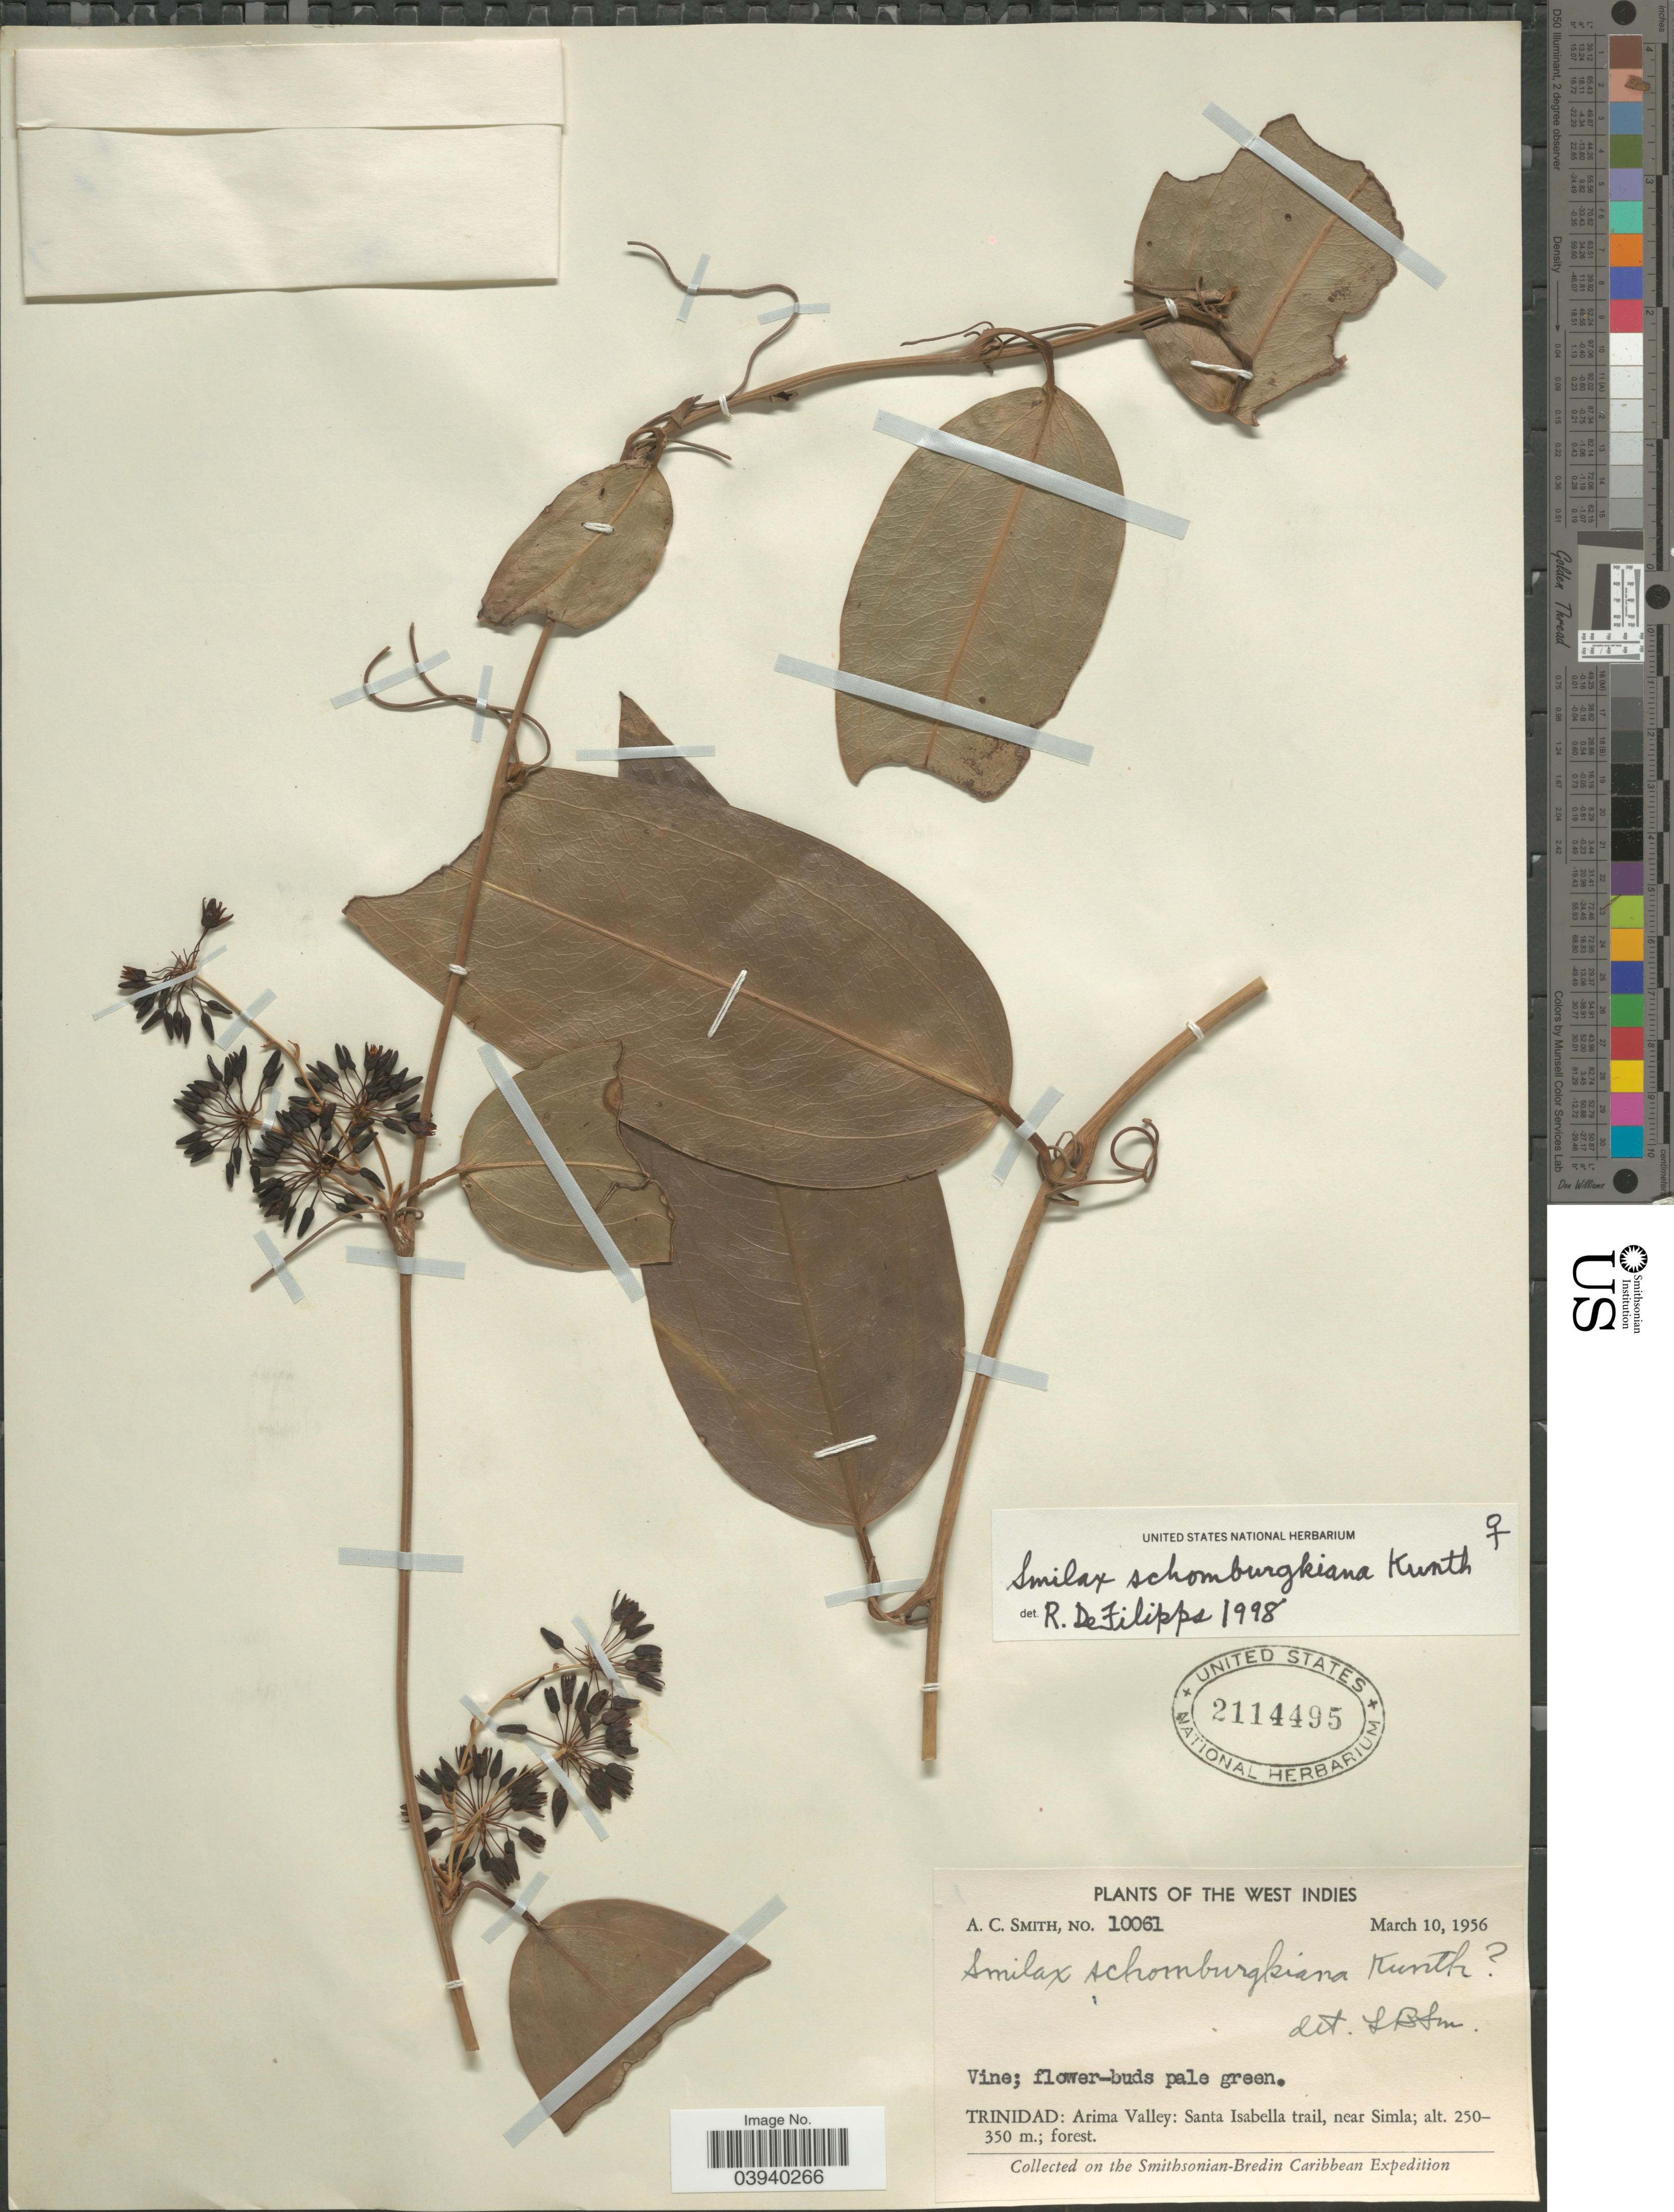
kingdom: Plantae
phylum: Tracheophyta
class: Liliopsida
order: Liliales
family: Smilacaceae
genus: Smilax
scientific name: Smilax schomburgkiana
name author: Kunth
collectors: A. C. Smith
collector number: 10061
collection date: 1956-03-10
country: Trinidad and Tobago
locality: The West Indies. Trinidad: Arima Valley: Santa Isabella trail, near Simla.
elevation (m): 250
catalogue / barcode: US 2114495